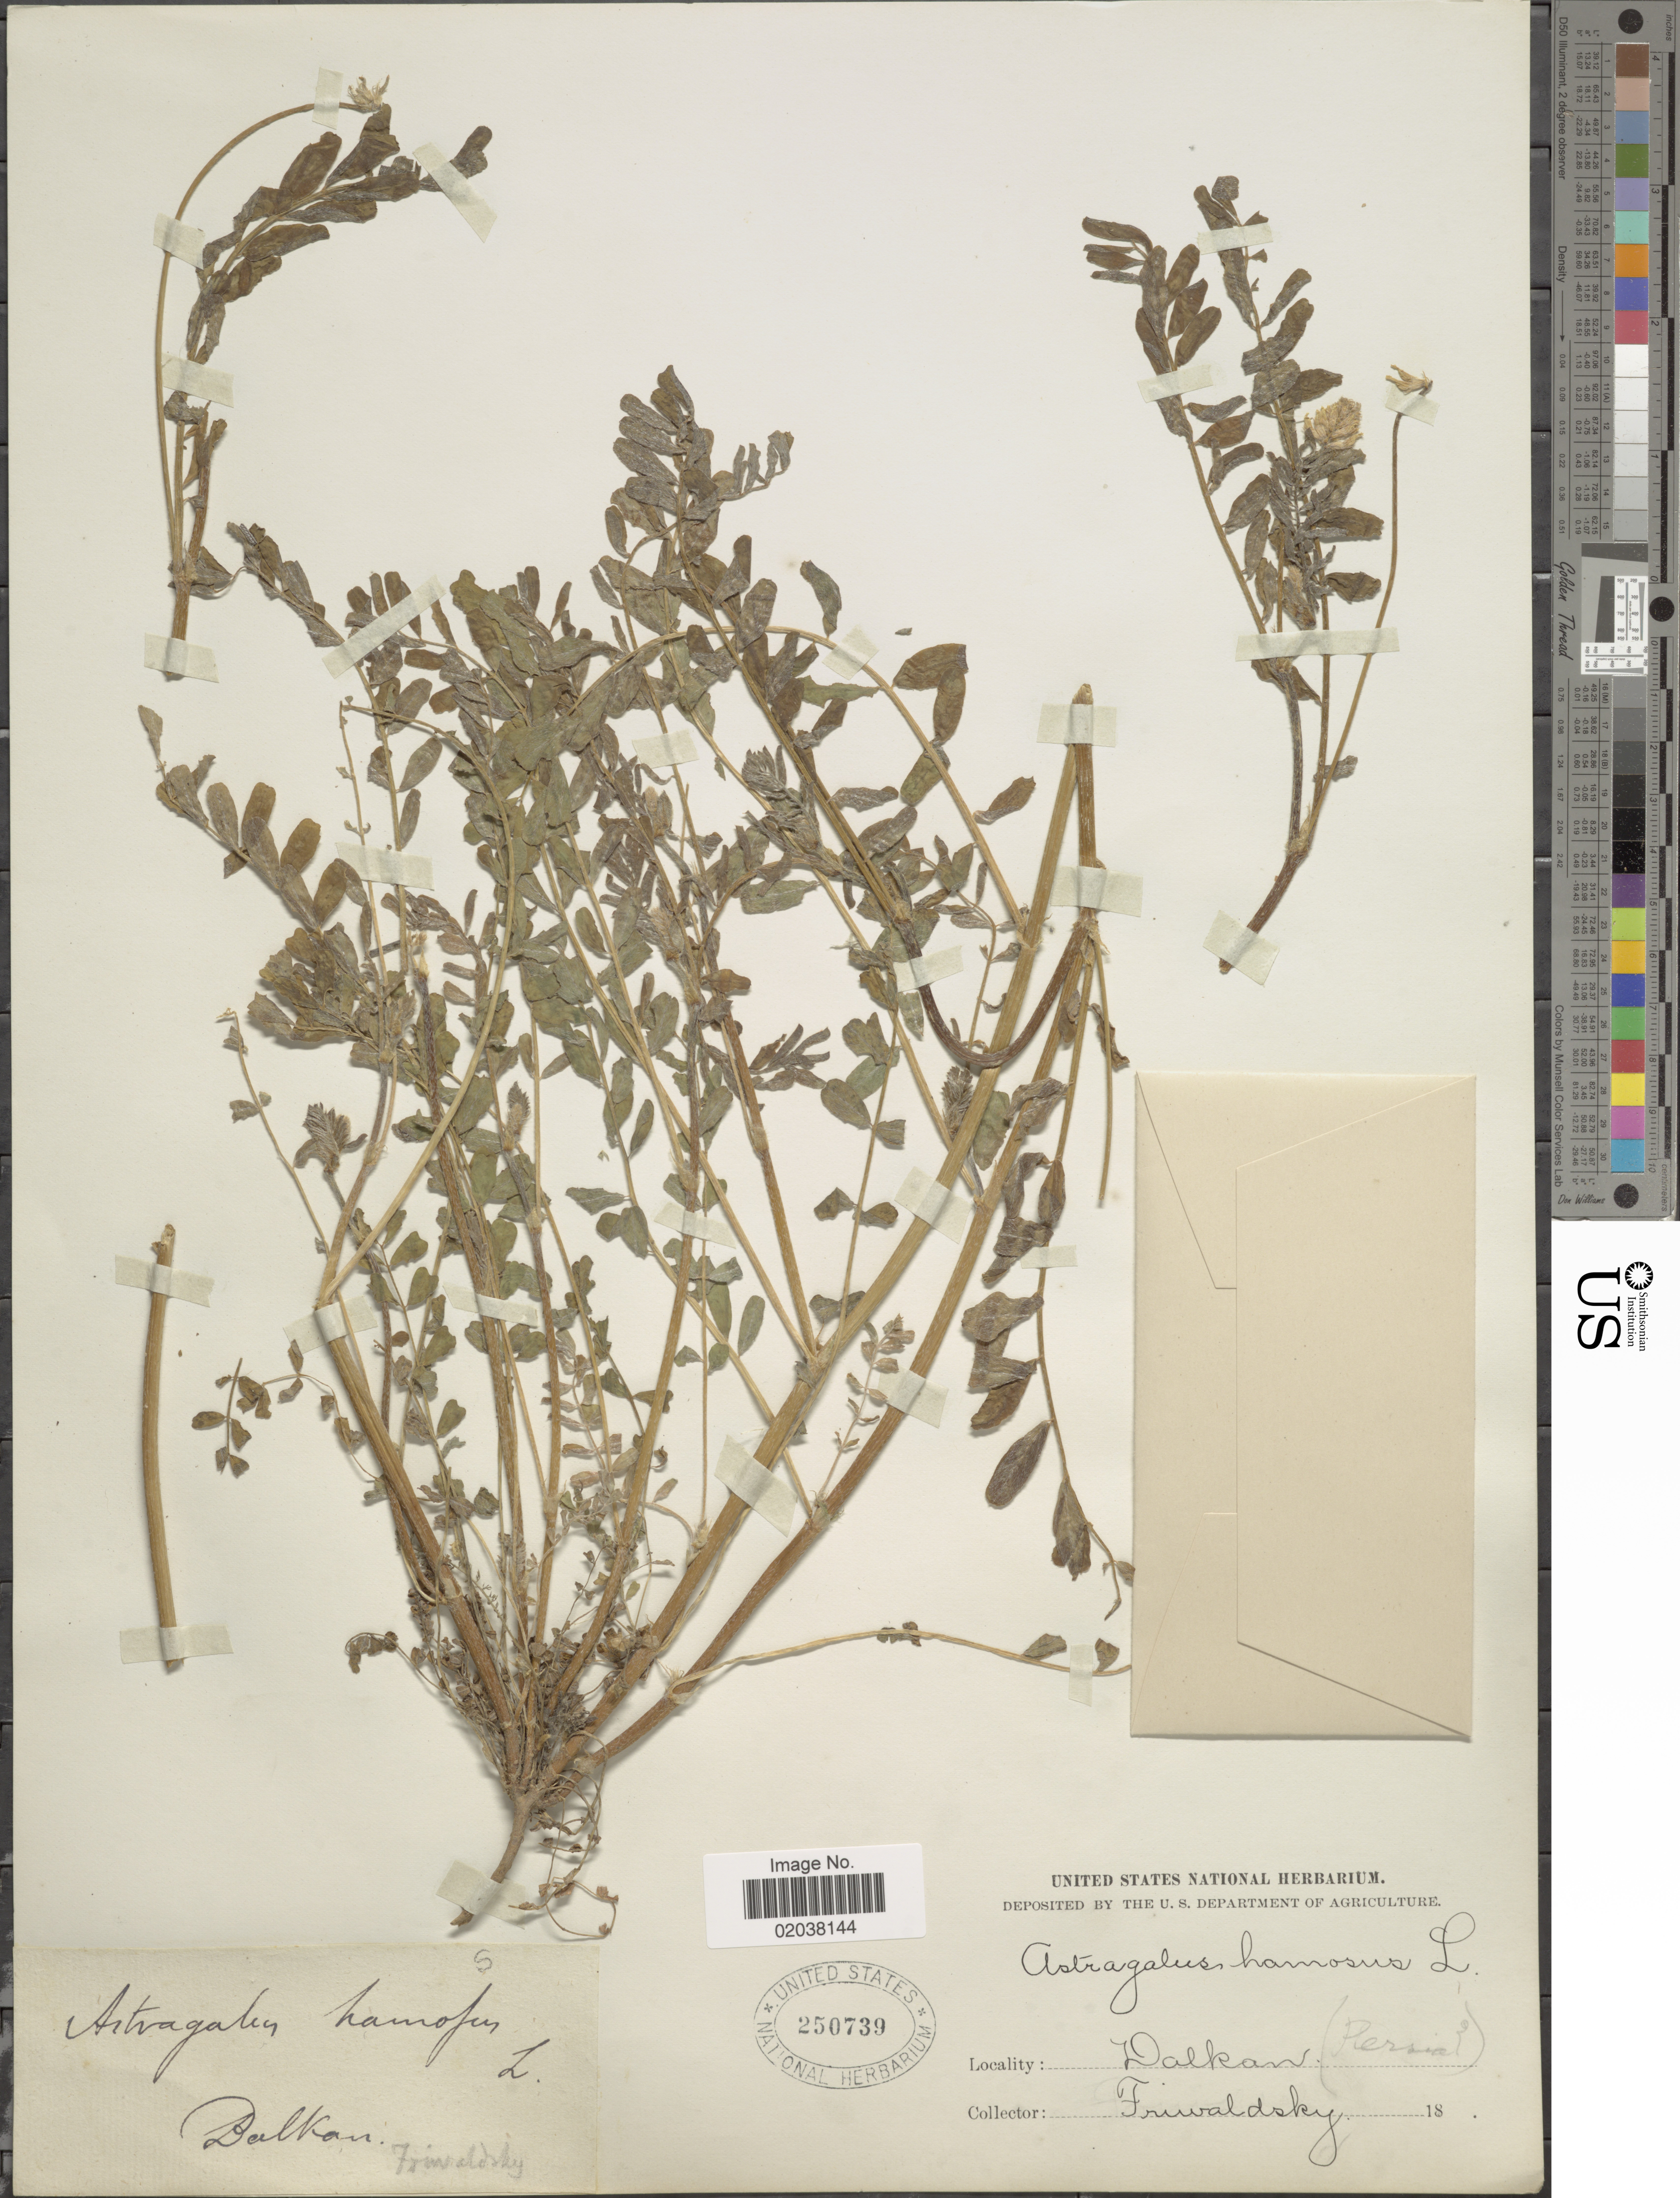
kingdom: Plantae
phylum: Tracheophyta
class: Magnoliopsida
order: Fabales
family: Fabaceae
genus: Astragalus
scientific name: Astragalus hamosus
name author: L.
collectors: Friwaldsky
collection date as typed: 18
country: Iran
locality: Dalkan, Persia [unsure placement]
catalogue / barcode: US 250739